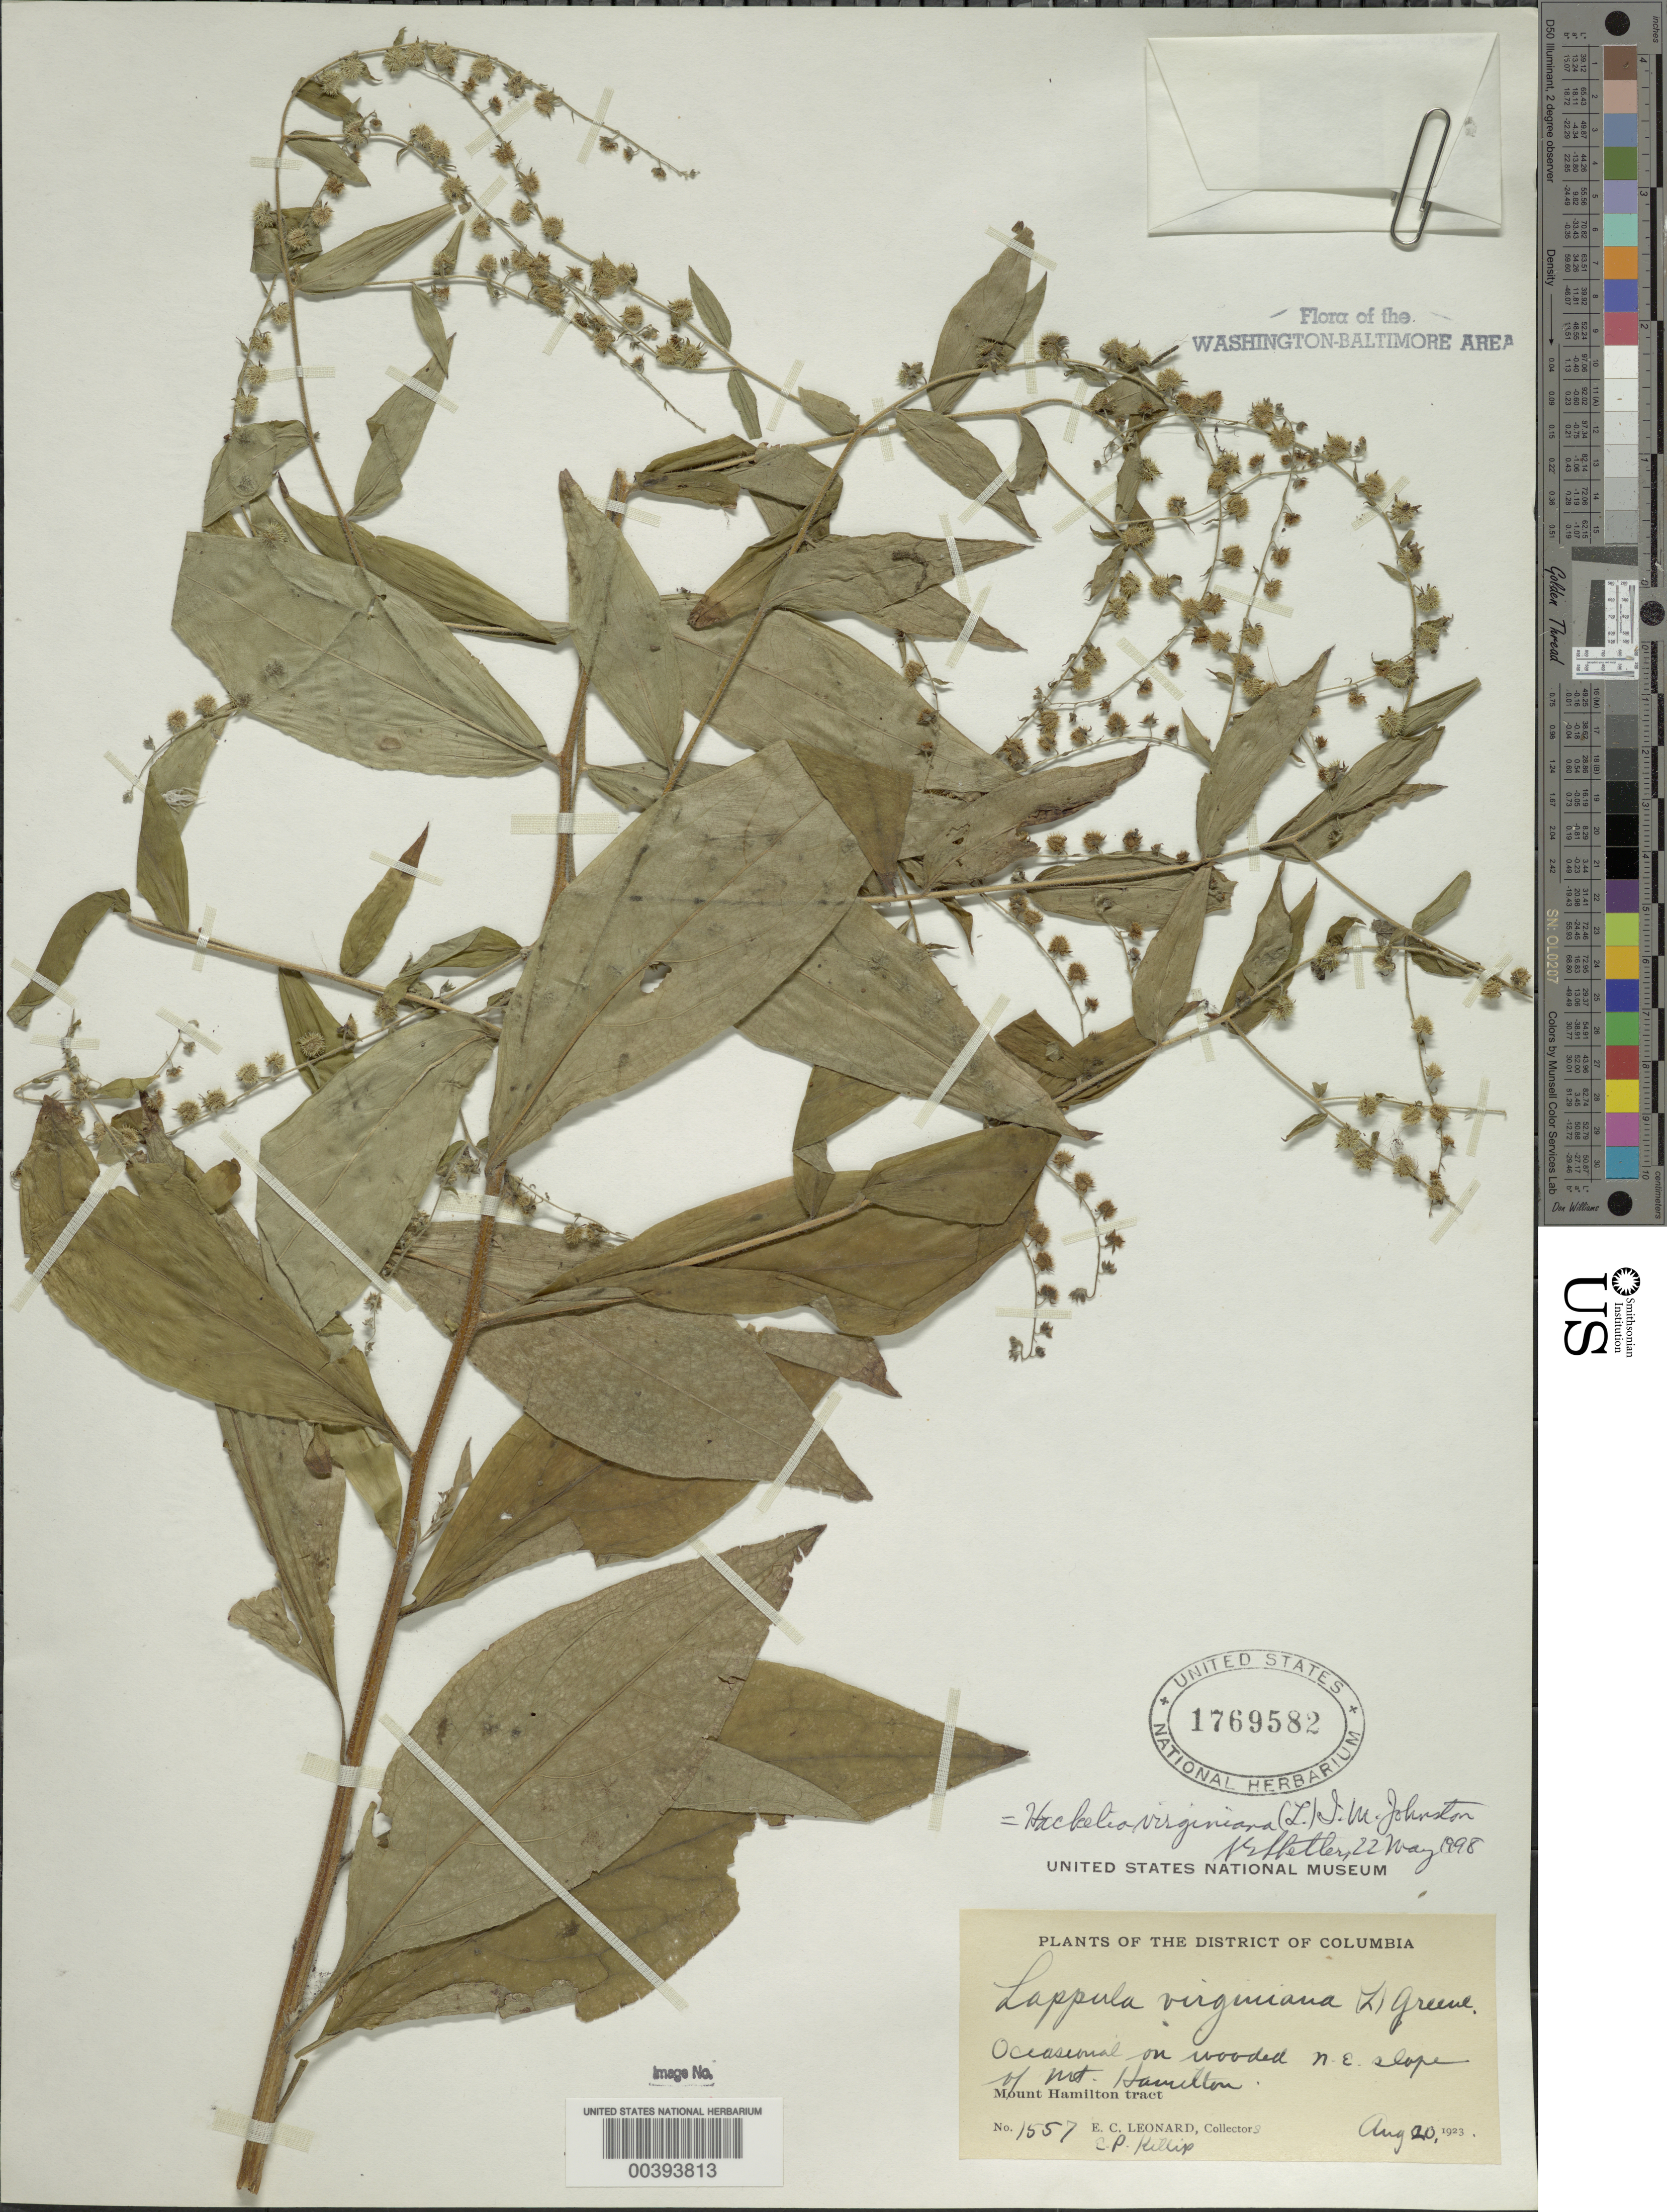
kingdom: Plantae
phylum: Tracheophyta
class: Magnoliopsida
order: Boraginales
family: Boraginaceae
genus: Hackelia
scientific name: Hackelia virginiana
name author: (L.) I.M. Johnst.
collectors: E. C. Leonard & E. P. Killip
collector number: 1557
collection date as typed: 20 Aug 1923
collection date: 1923-08-20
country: United States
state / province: District of Columbia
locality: Mount Hamilton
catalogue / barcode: US 1769582